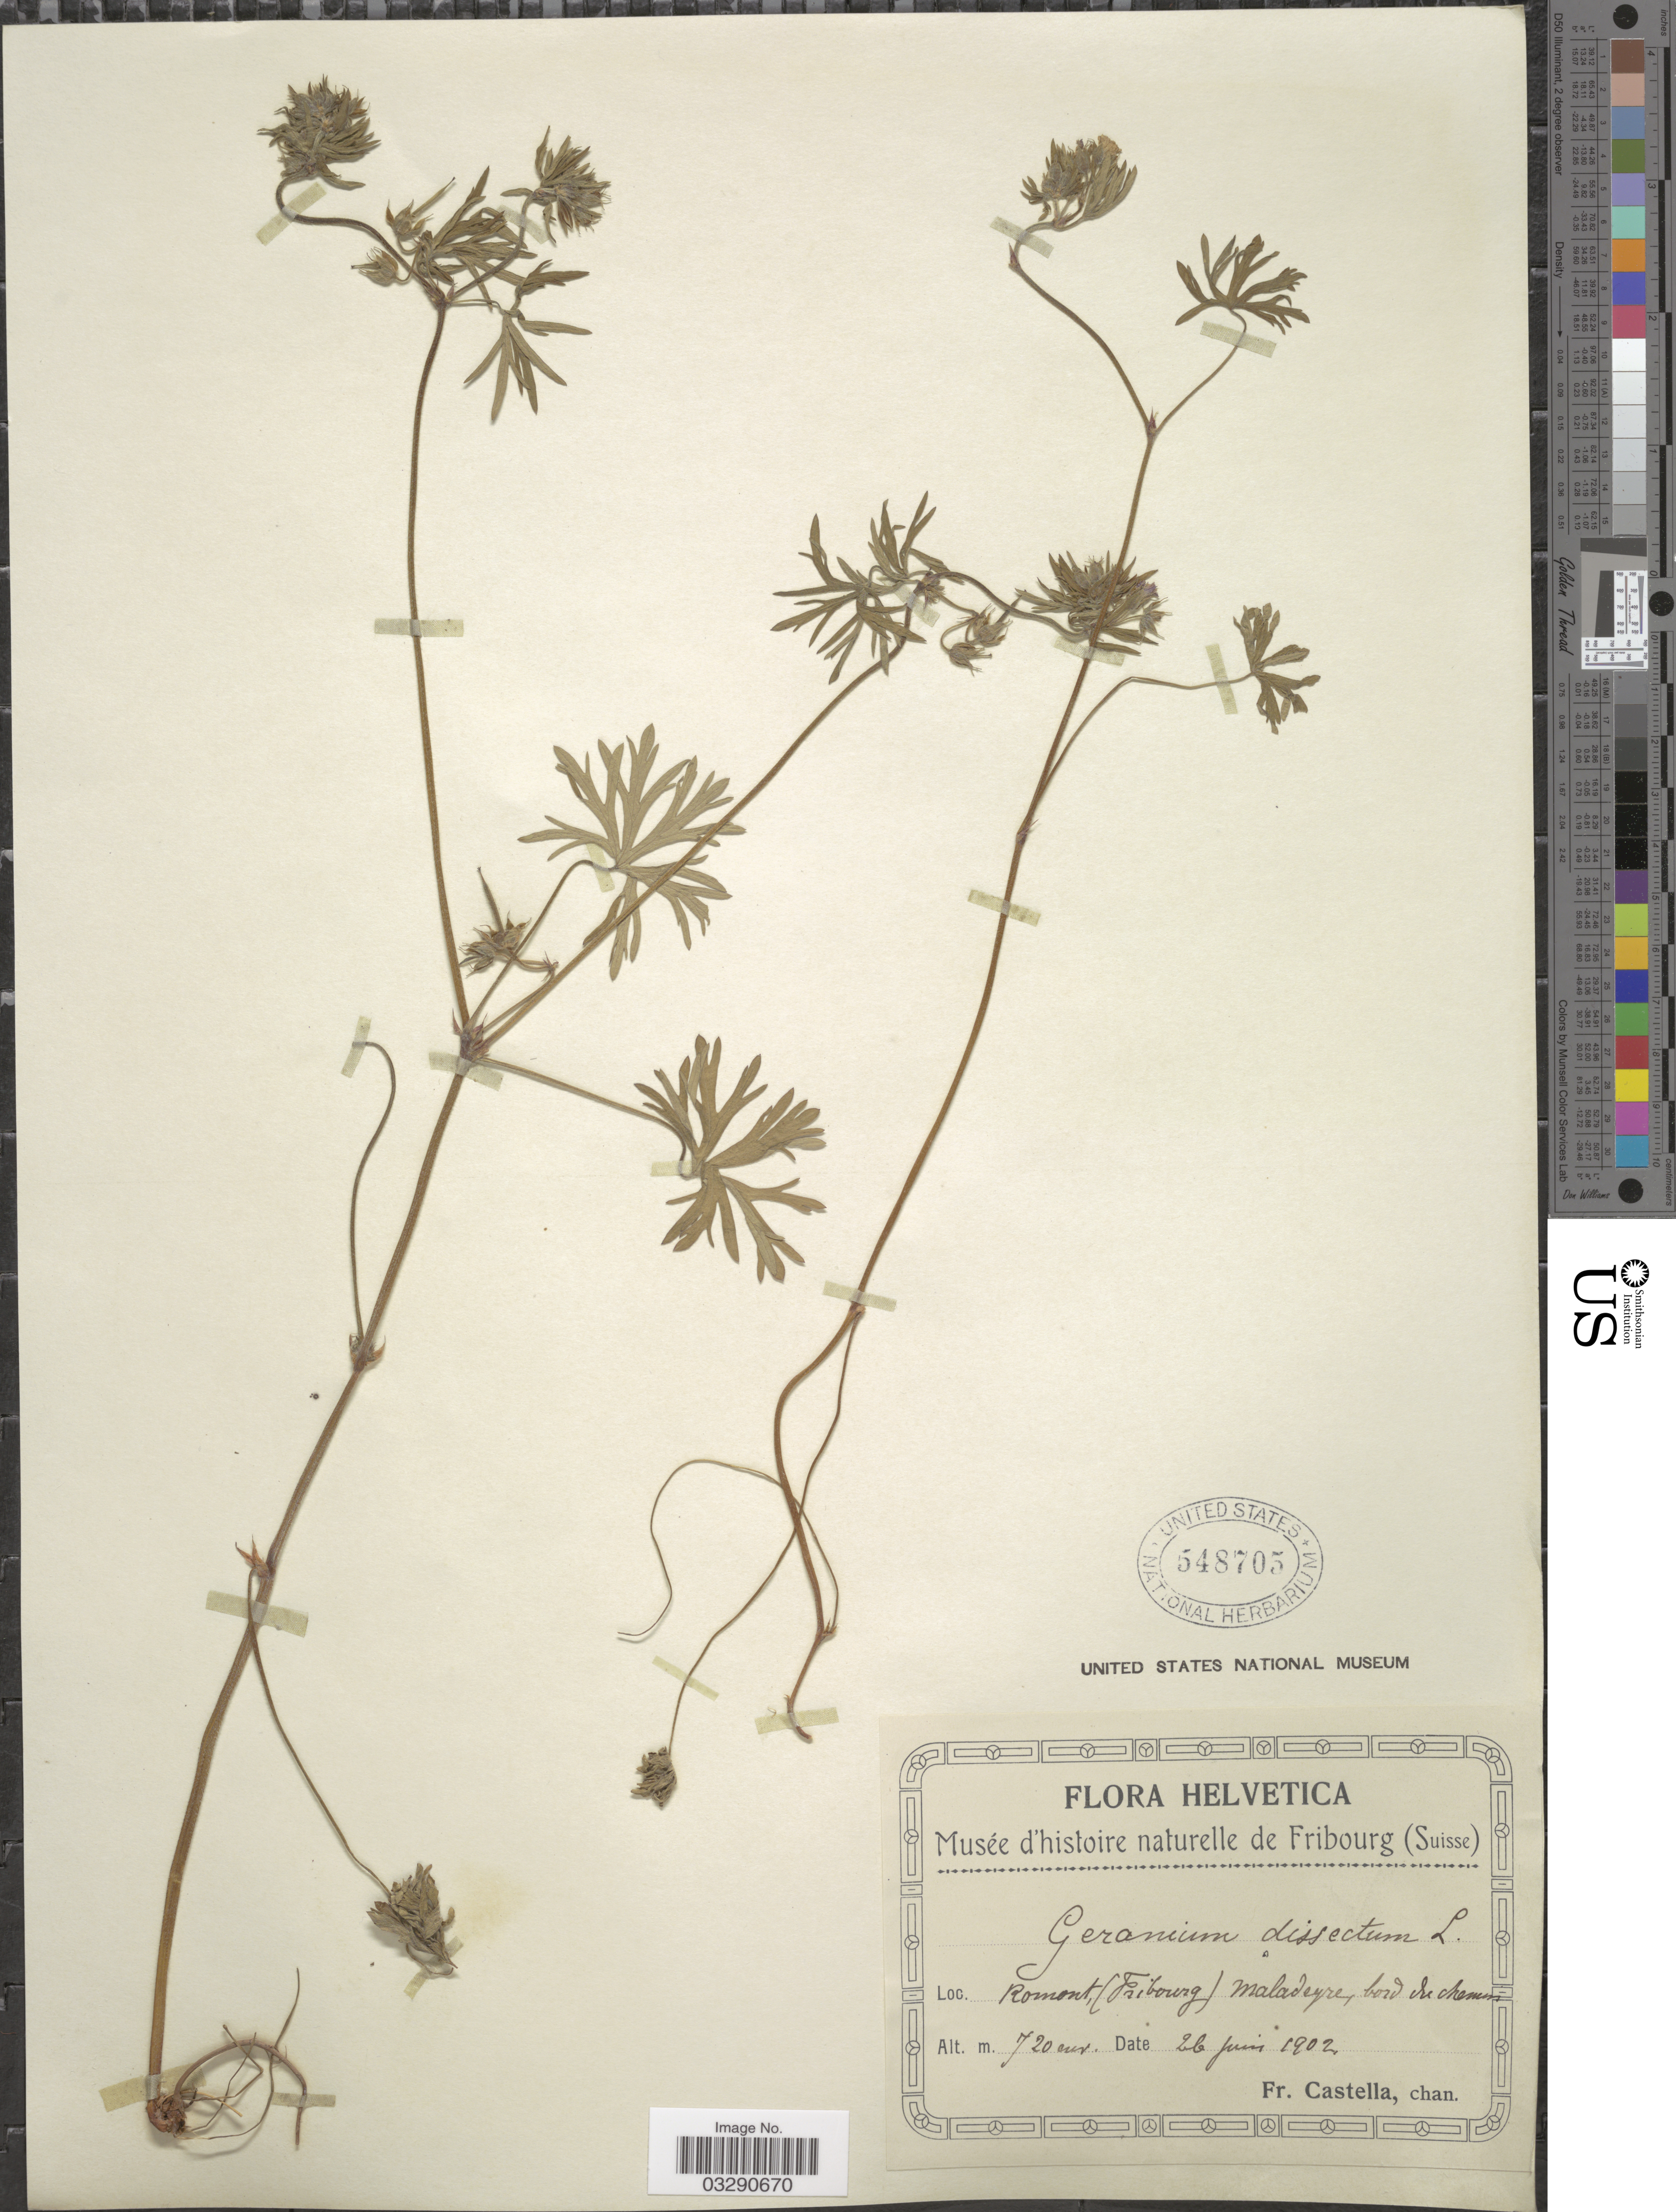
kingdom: Plantae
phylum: Tracheophyta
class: Magnoliopsida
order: Geraniales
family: Geraniaceae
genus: Geranium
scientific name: Geranium dissectum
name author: L.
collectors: Fr. Castella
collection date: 1902-06-26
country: Switzerland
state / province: Fribourg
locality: Helvetica. Romont (Fribourg) Maladeyre, bord du chemins.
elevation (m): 720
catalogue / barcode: US 548705